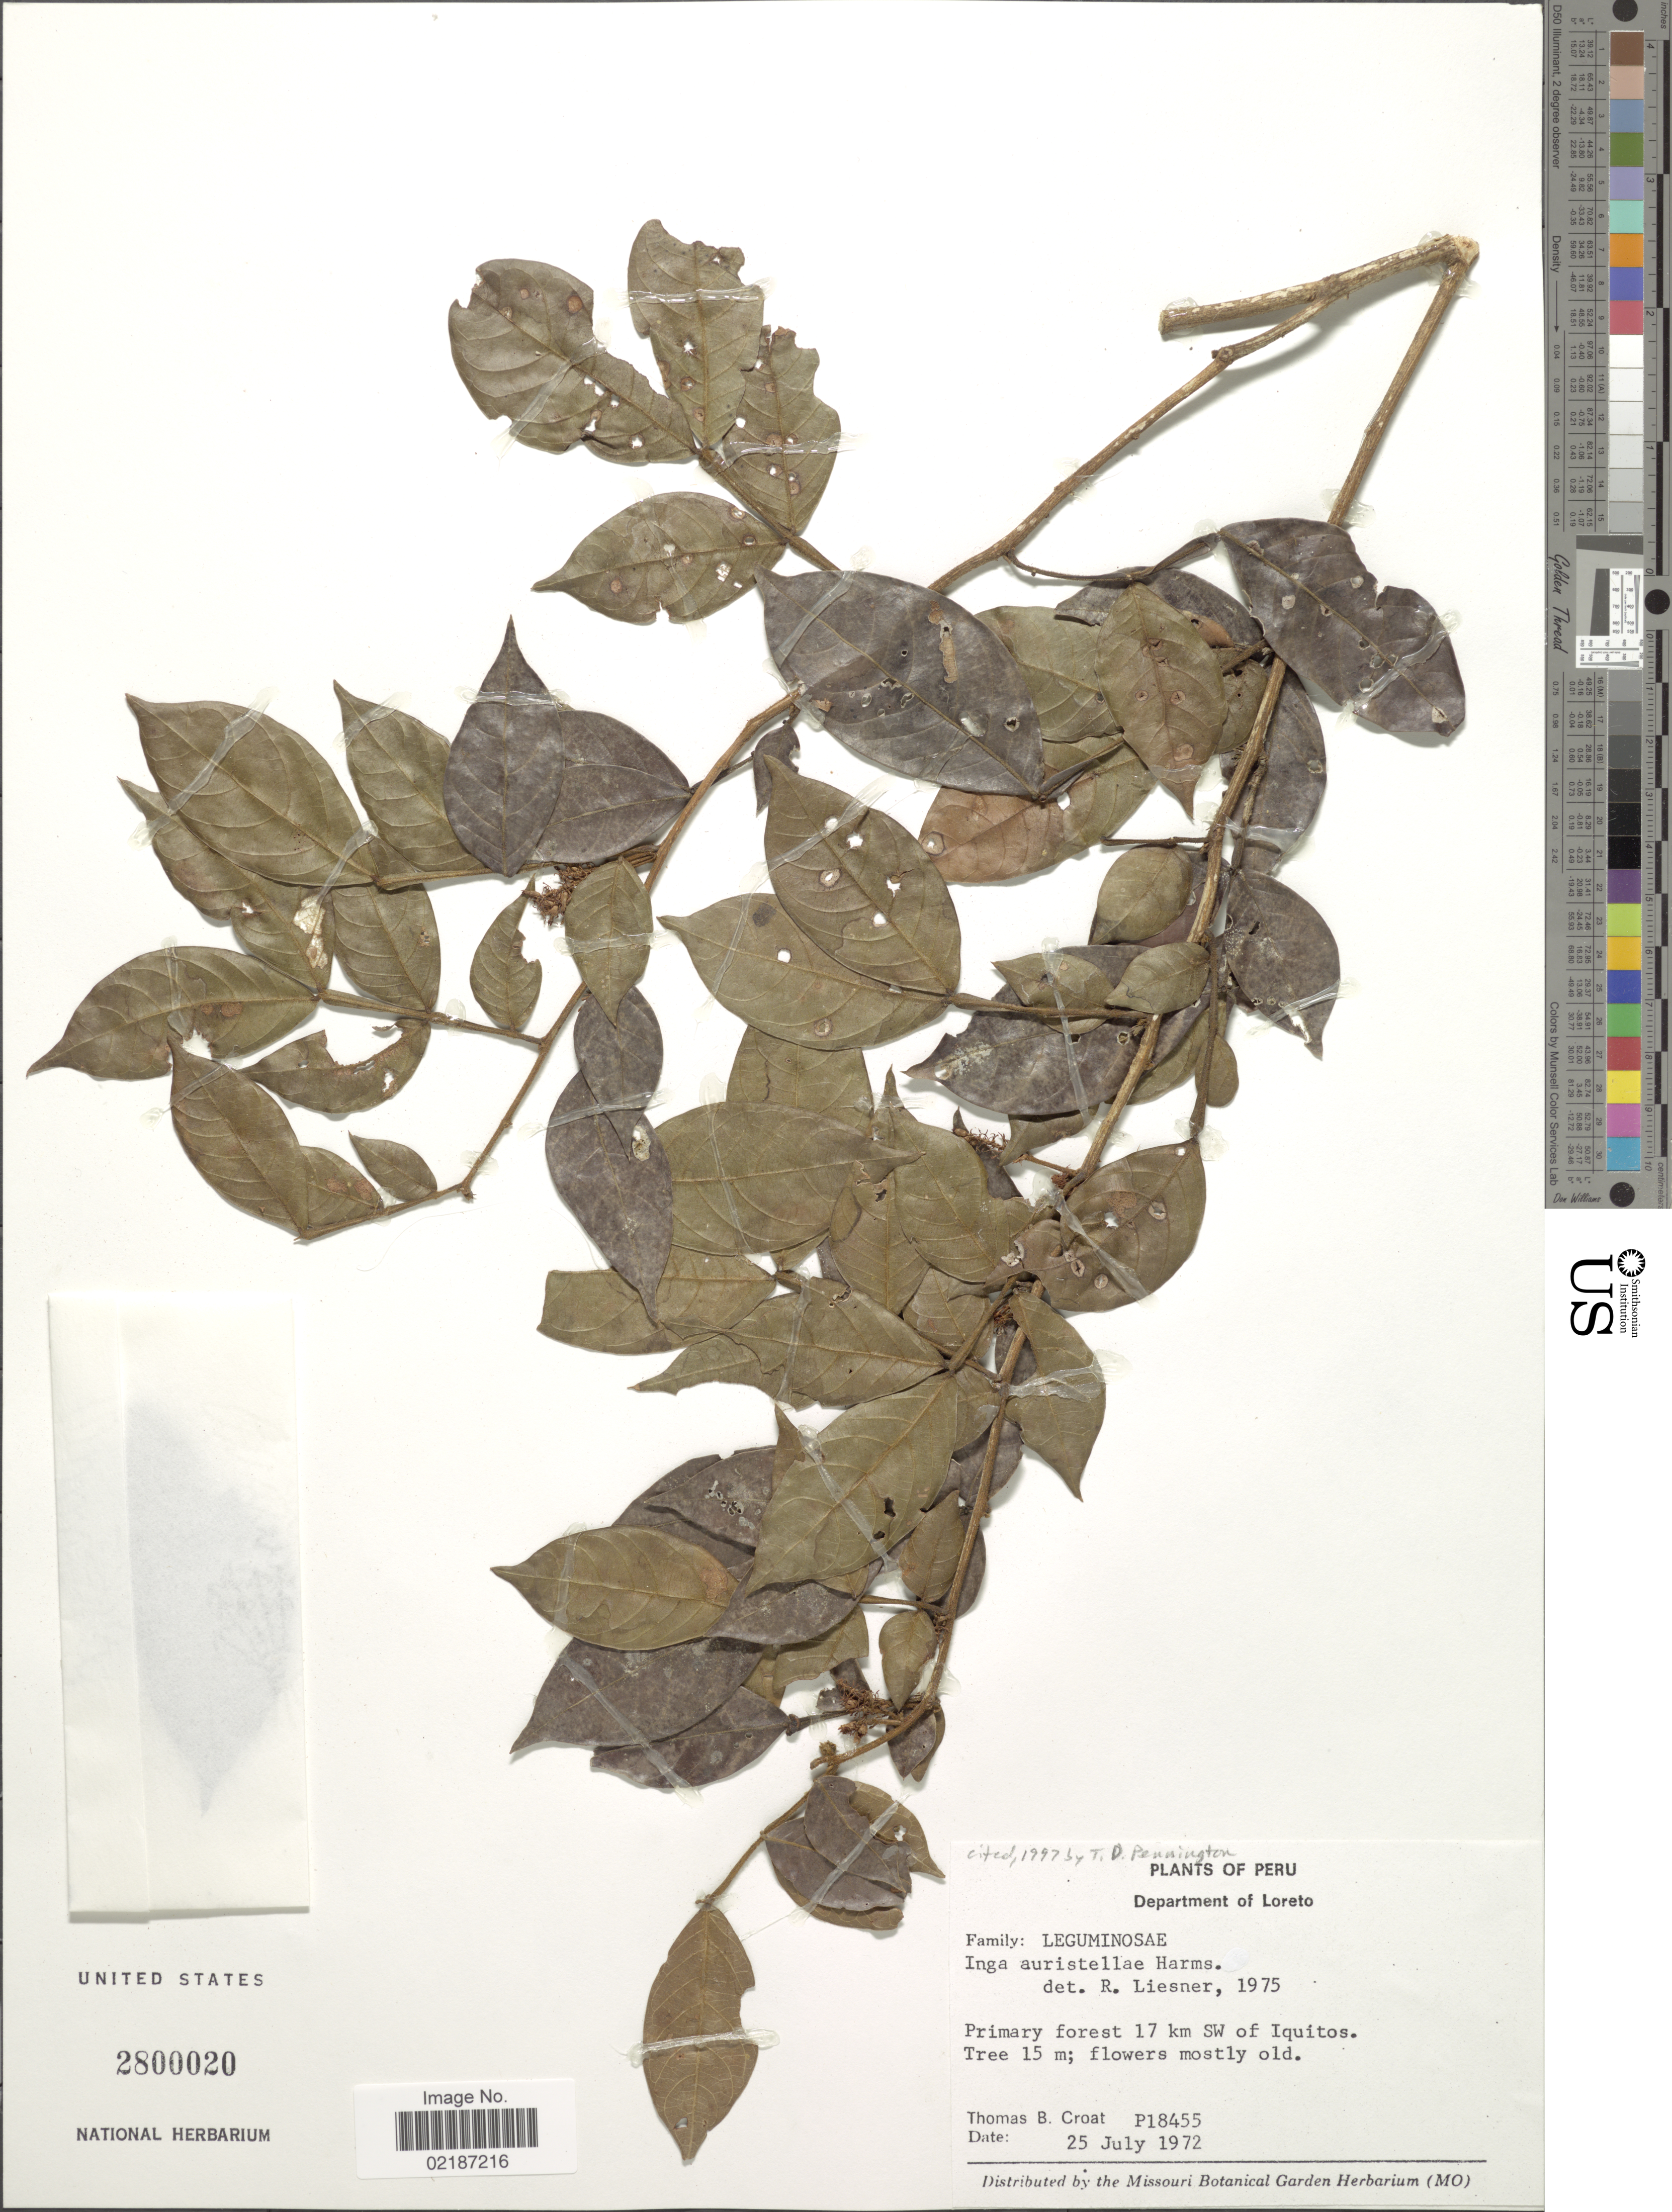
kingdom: Plantae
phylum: Tracheophyta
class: Magnoliopsida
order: Fabales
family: Fabaceae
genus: Inga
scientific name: Inga auristellae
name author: Harms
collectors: T. B. Croat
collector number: P18455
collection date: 1972-07-25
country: Peru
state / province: Loreto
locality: Pirmary forest 17 km SW of Iquitos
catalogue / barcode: US 2800020